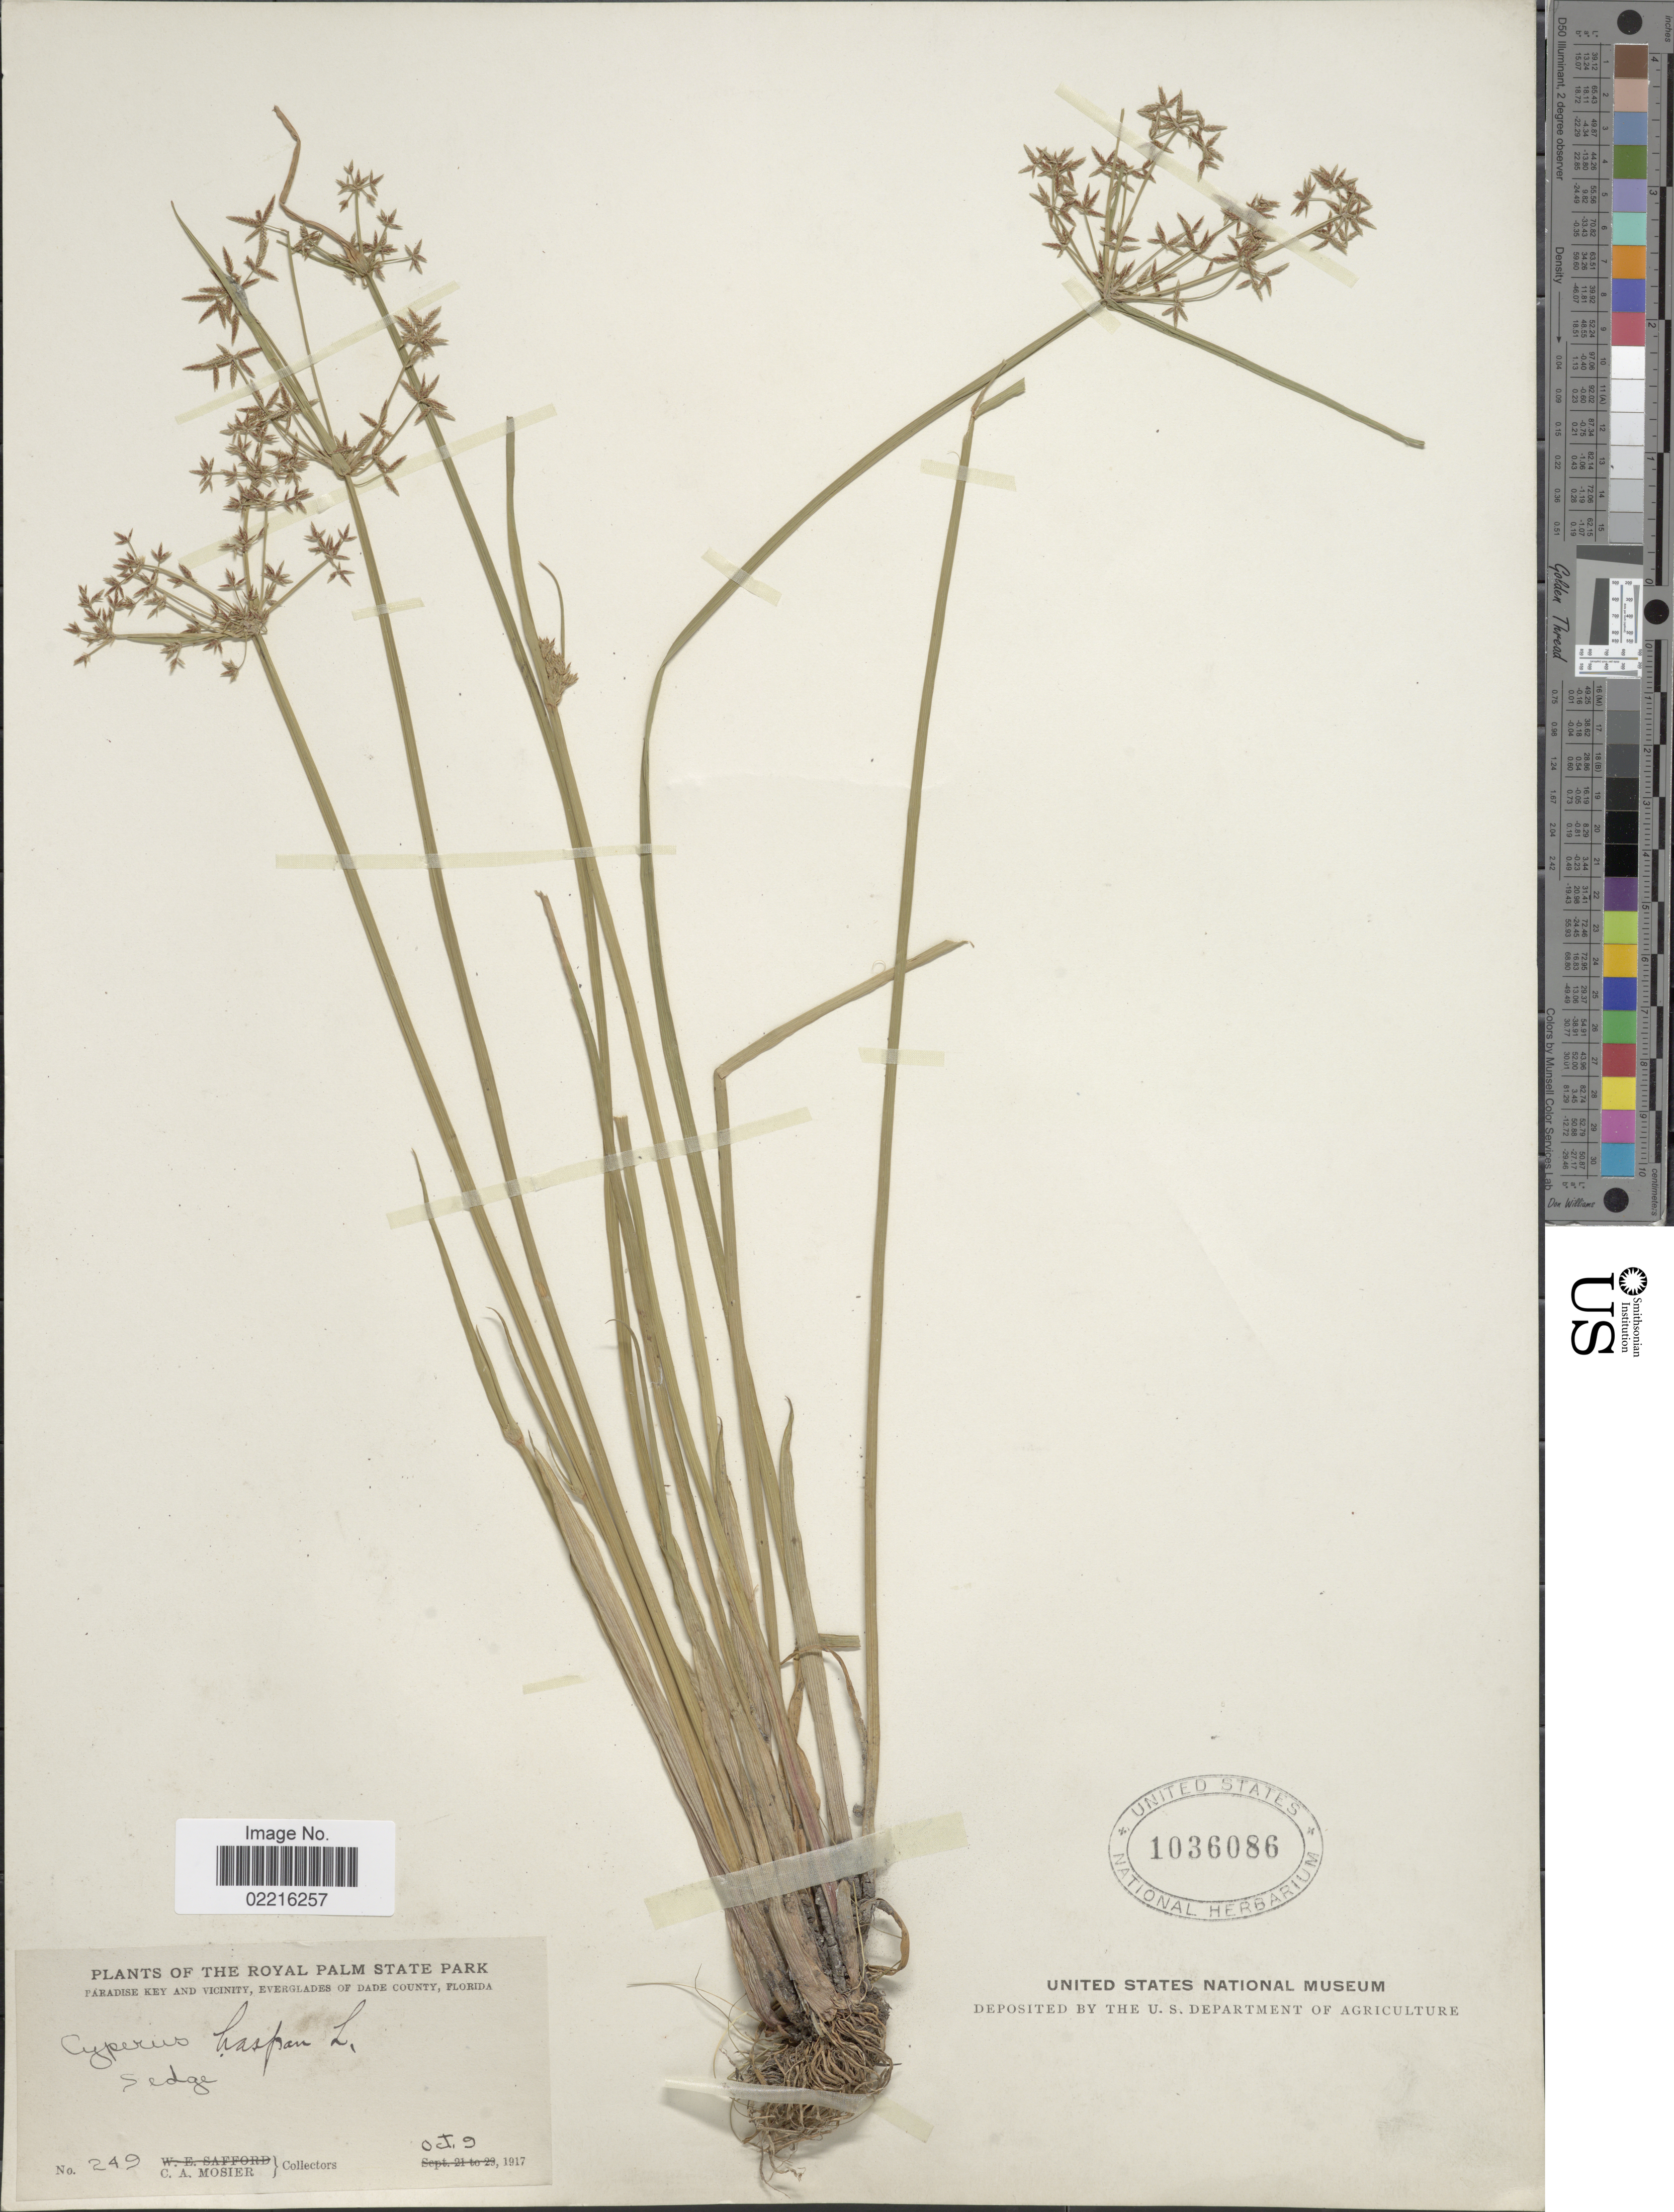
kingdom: Plantae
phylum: Tracheophyta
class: Liliopsida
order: Poales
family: Cyperaceae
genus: Cyperus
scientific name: Cyperus haspan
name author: L.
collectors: C. A. Mosier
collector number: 249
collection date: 1917-10-09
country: United States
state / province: Florida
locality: The Royal Palm State Park, Paradise Key and Vicinity, Everglades of Dade County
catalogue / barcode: US 1036086